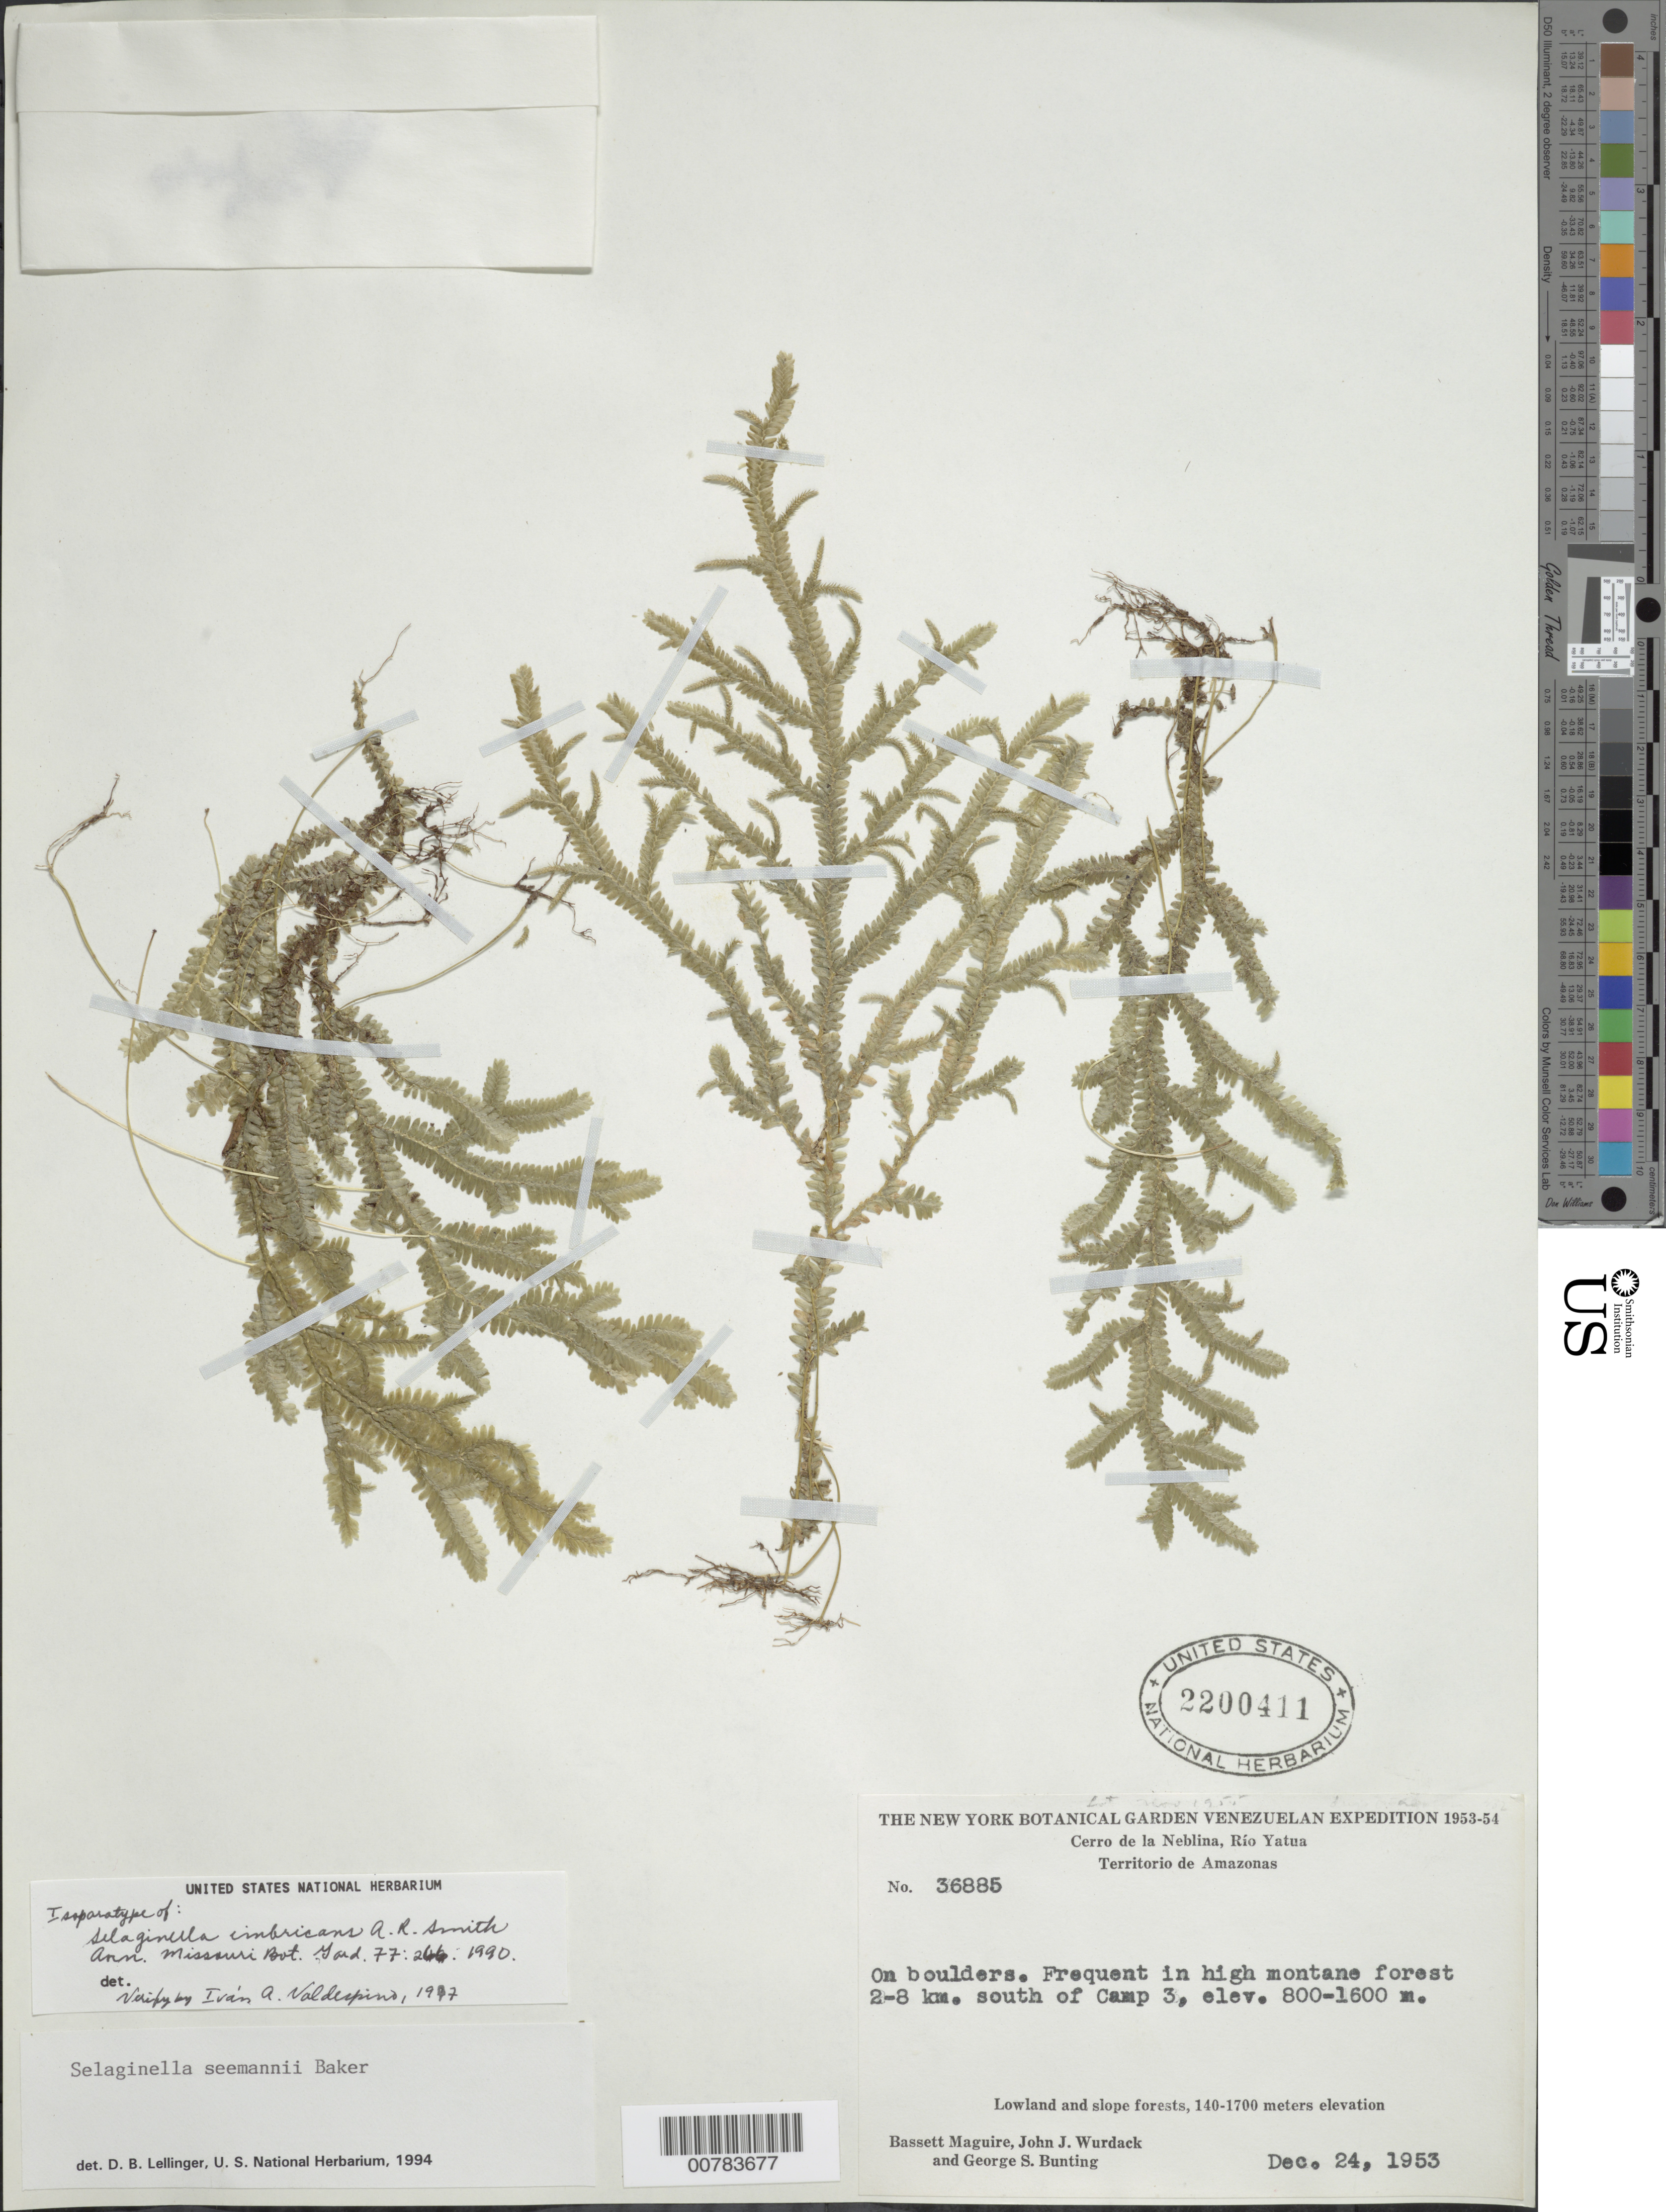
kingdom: Plantae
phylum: Tracheophyta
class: Lycopodiopsida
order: Selaginellales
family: Selaginellaceae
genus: Selaginella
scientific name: Selaginella imbricans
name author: A.R. Sm.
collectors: B. Maguire, J. J. Wurdack & G. S. Bunting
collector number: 36885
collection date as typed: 24-Dec-53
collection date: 1953-12-24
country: Venezuela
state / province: Amazonas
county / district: Río Negro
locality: Cerro de la Neblina, Río Yatua, S of Camp 3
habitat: On boulders, high montane forest 2-8 km, lowland and slope forests, 140-170 elevation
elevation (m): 800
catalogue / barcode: US 2200411